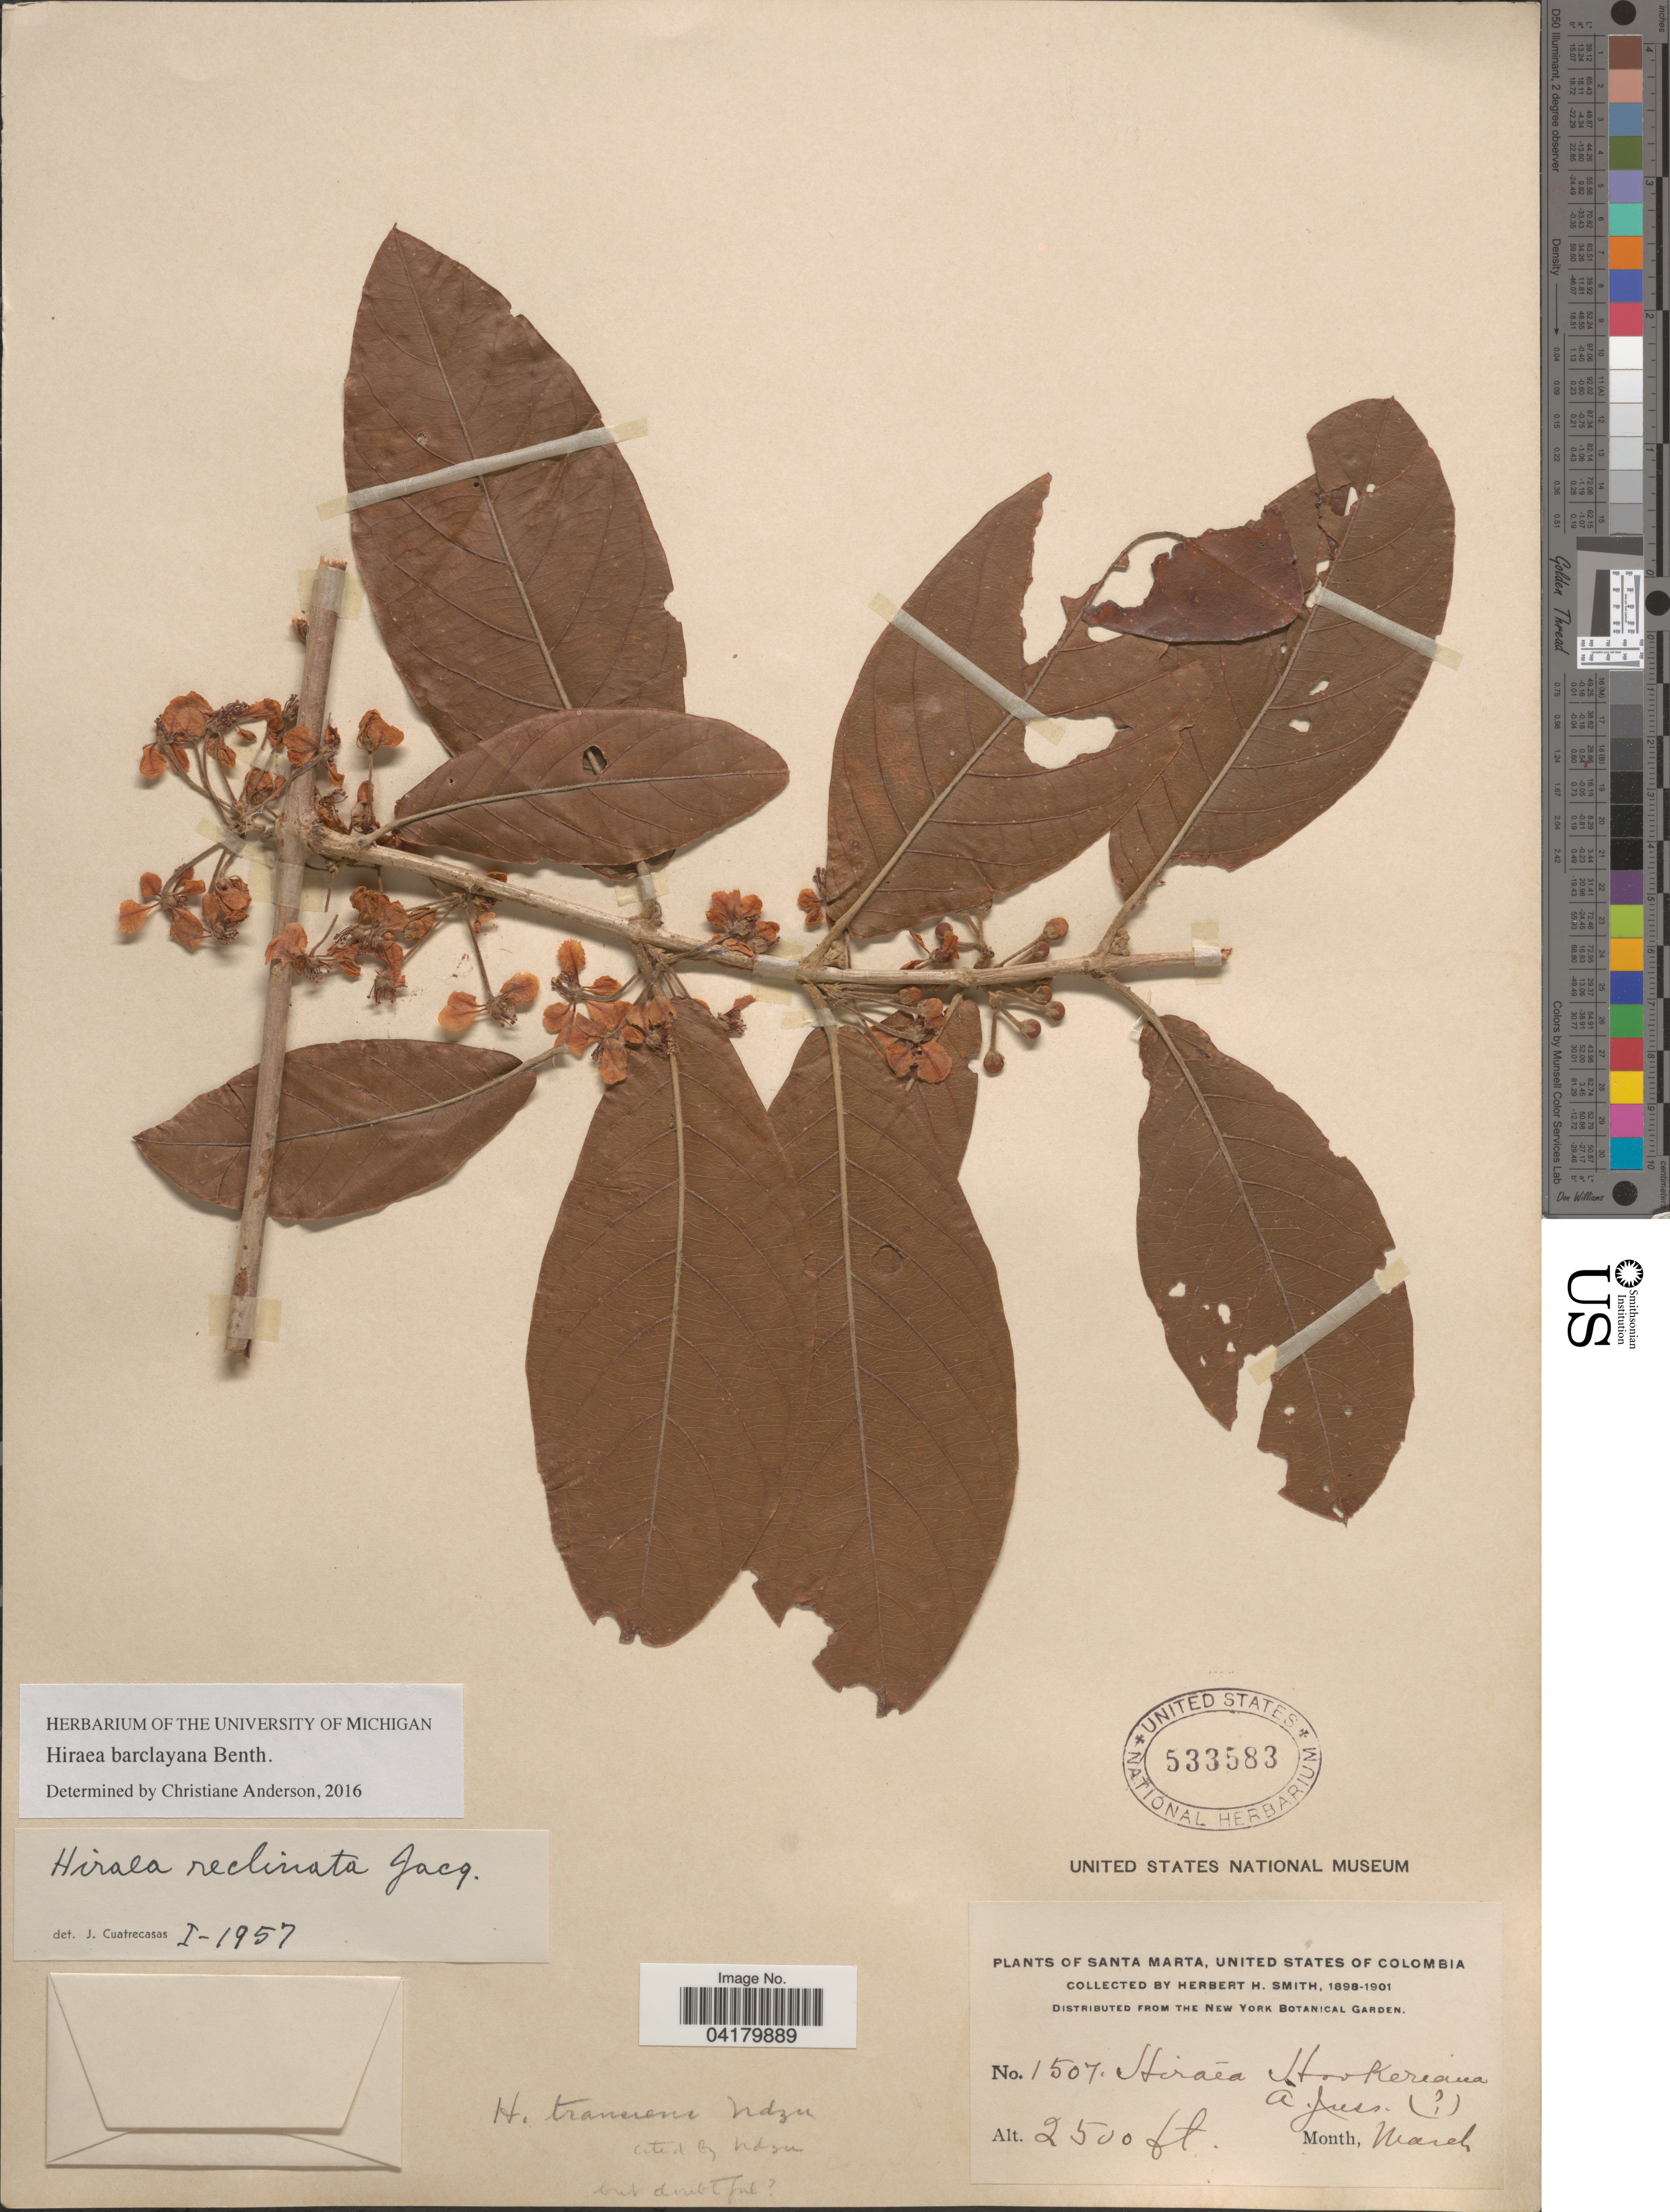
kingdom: Plantae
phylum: Tracheophyta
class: Magnoliopsida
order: Malpighiales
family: Malpighiaceae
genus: Hiraea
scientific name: Hiraea barclayana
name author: Benth.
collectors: Herbert H. Smith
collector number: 1507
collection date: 1898-03/1901-03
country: Colombia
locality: Santa Marta, United States of Colombia.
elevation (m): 762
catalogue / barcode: US 533583